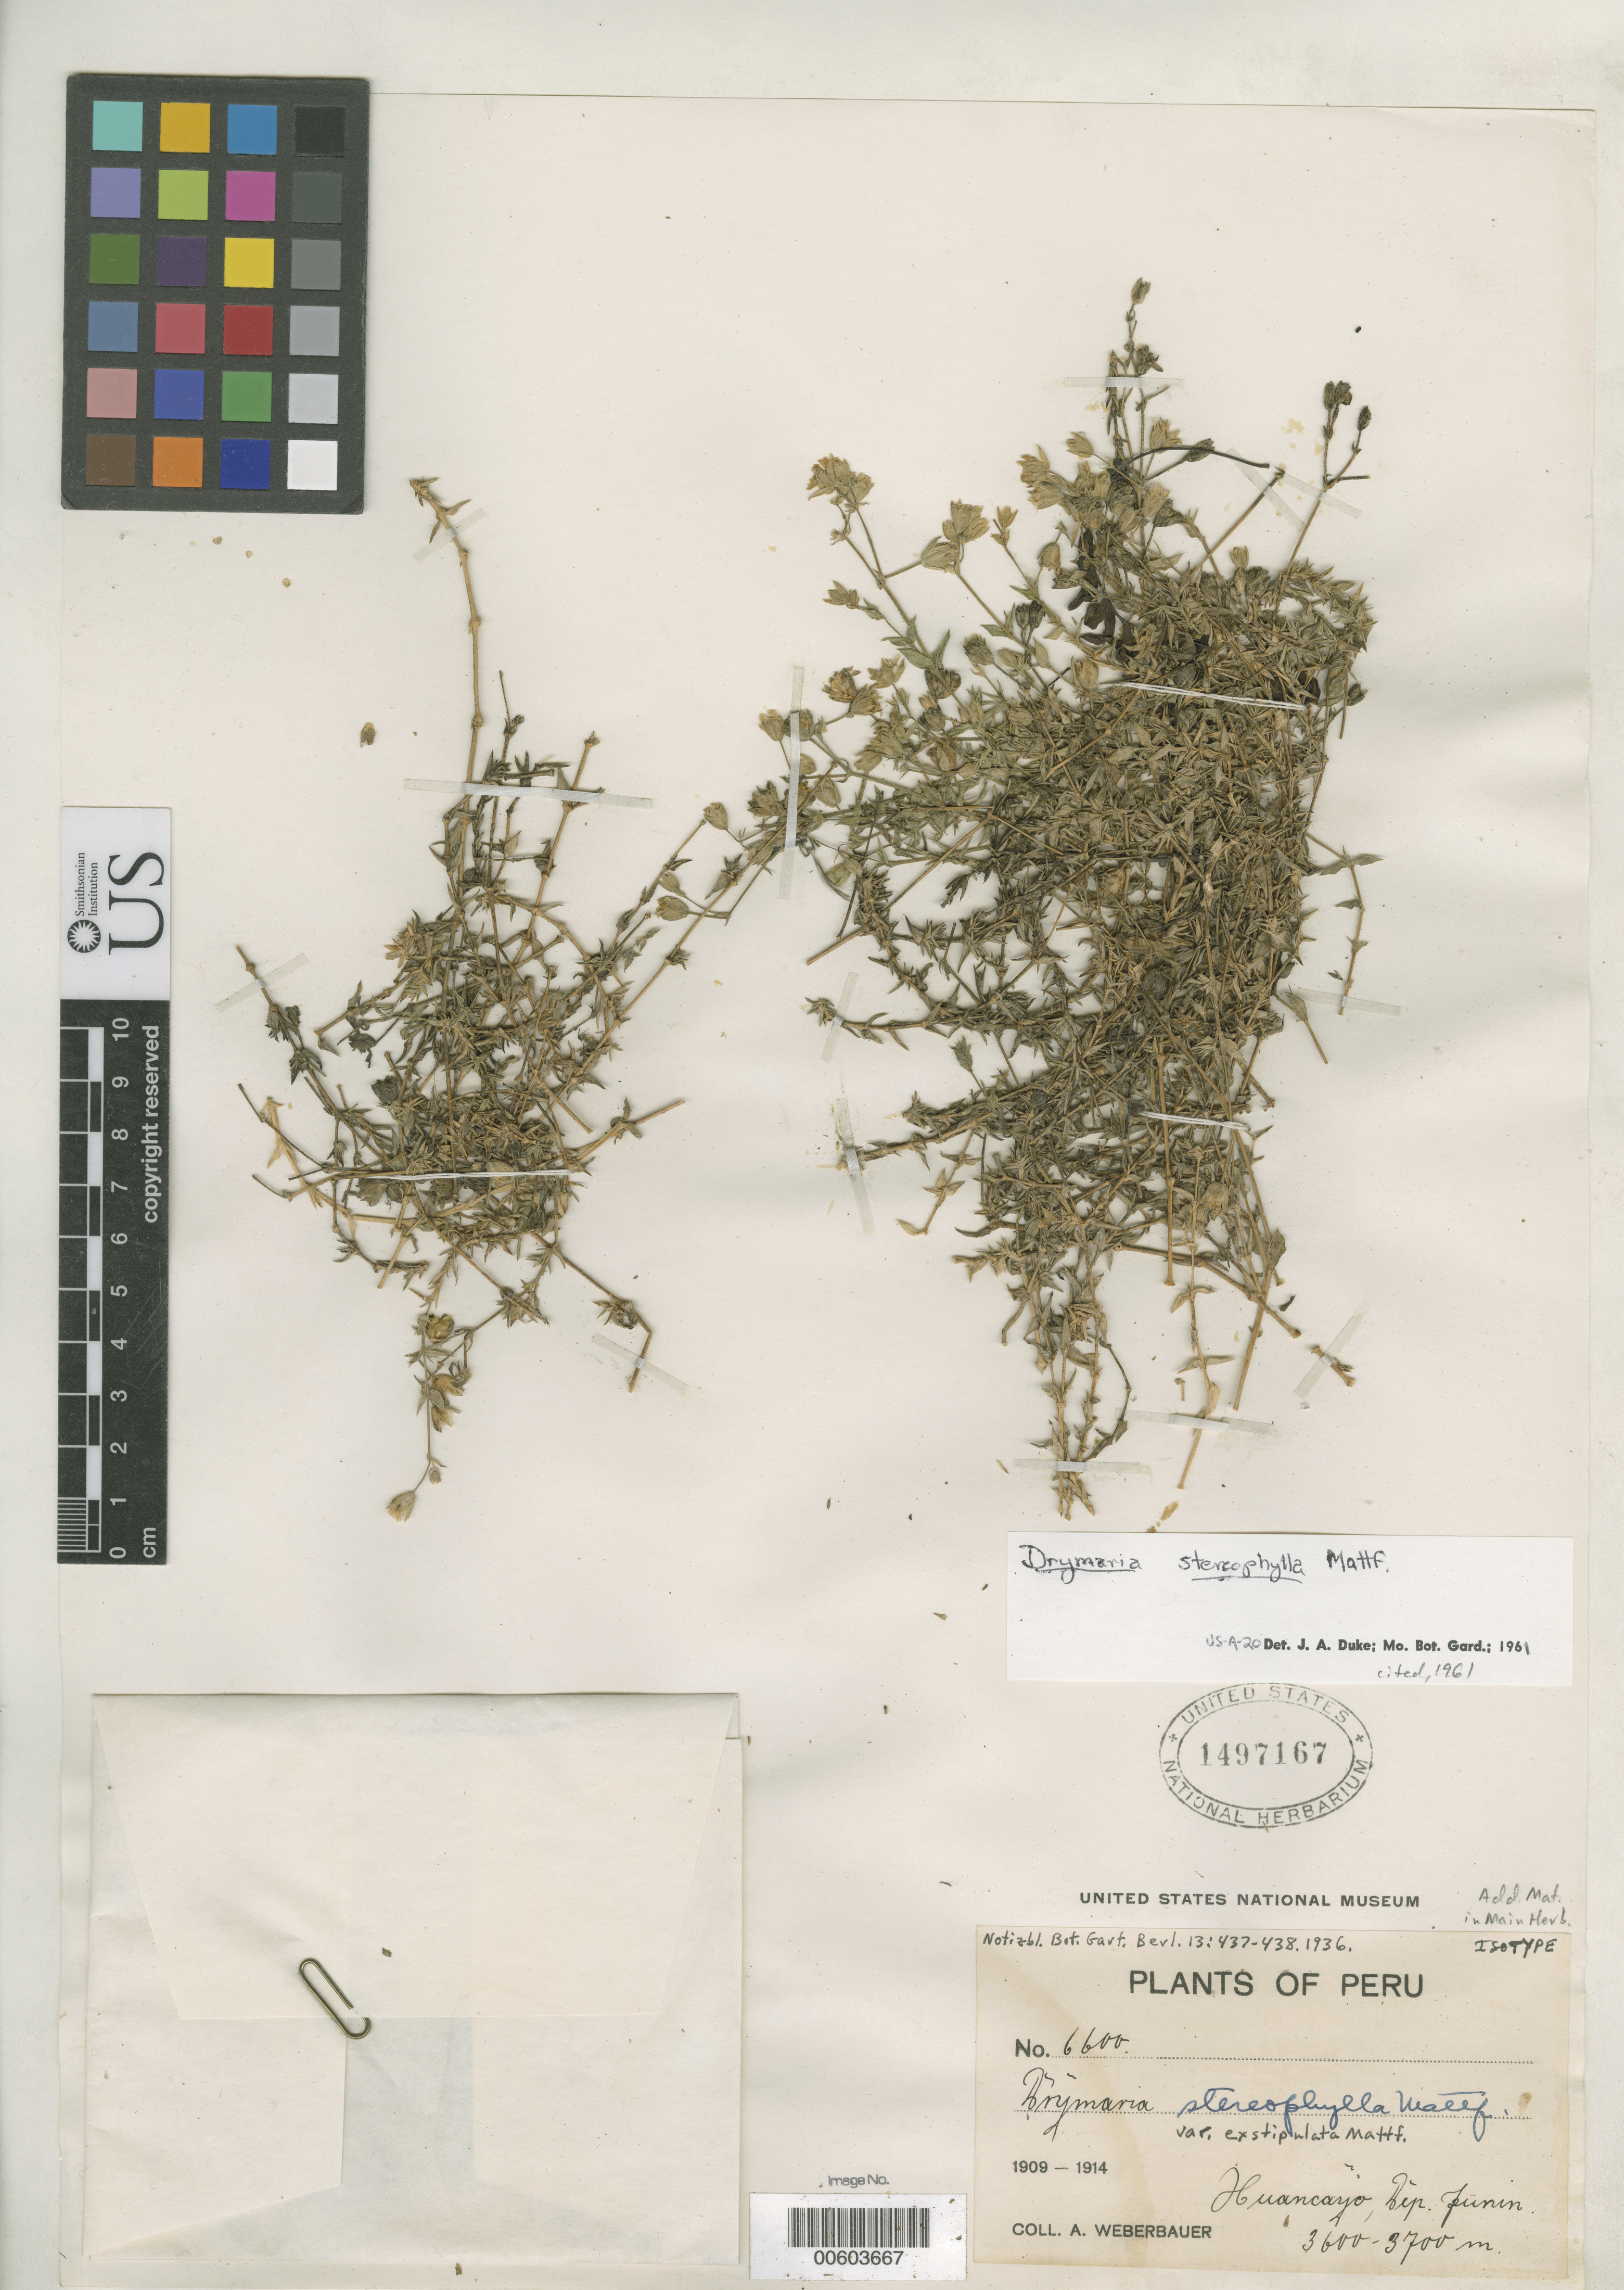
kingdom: Plantae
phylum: Tracheophyta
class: Magnoliopsida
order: Caryophyllales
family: Caryophyllaceae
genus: Drymaria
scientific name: Drymaria stereophylla var. exstipulata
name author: Mattf.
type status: Isotype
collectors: A. Weberbauer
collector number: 6600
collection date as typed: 1909 to -- --- 1914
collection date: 1909/1914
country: Peru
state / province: Junín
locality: Huancayo.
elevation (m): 3600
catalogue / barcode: US 1497167